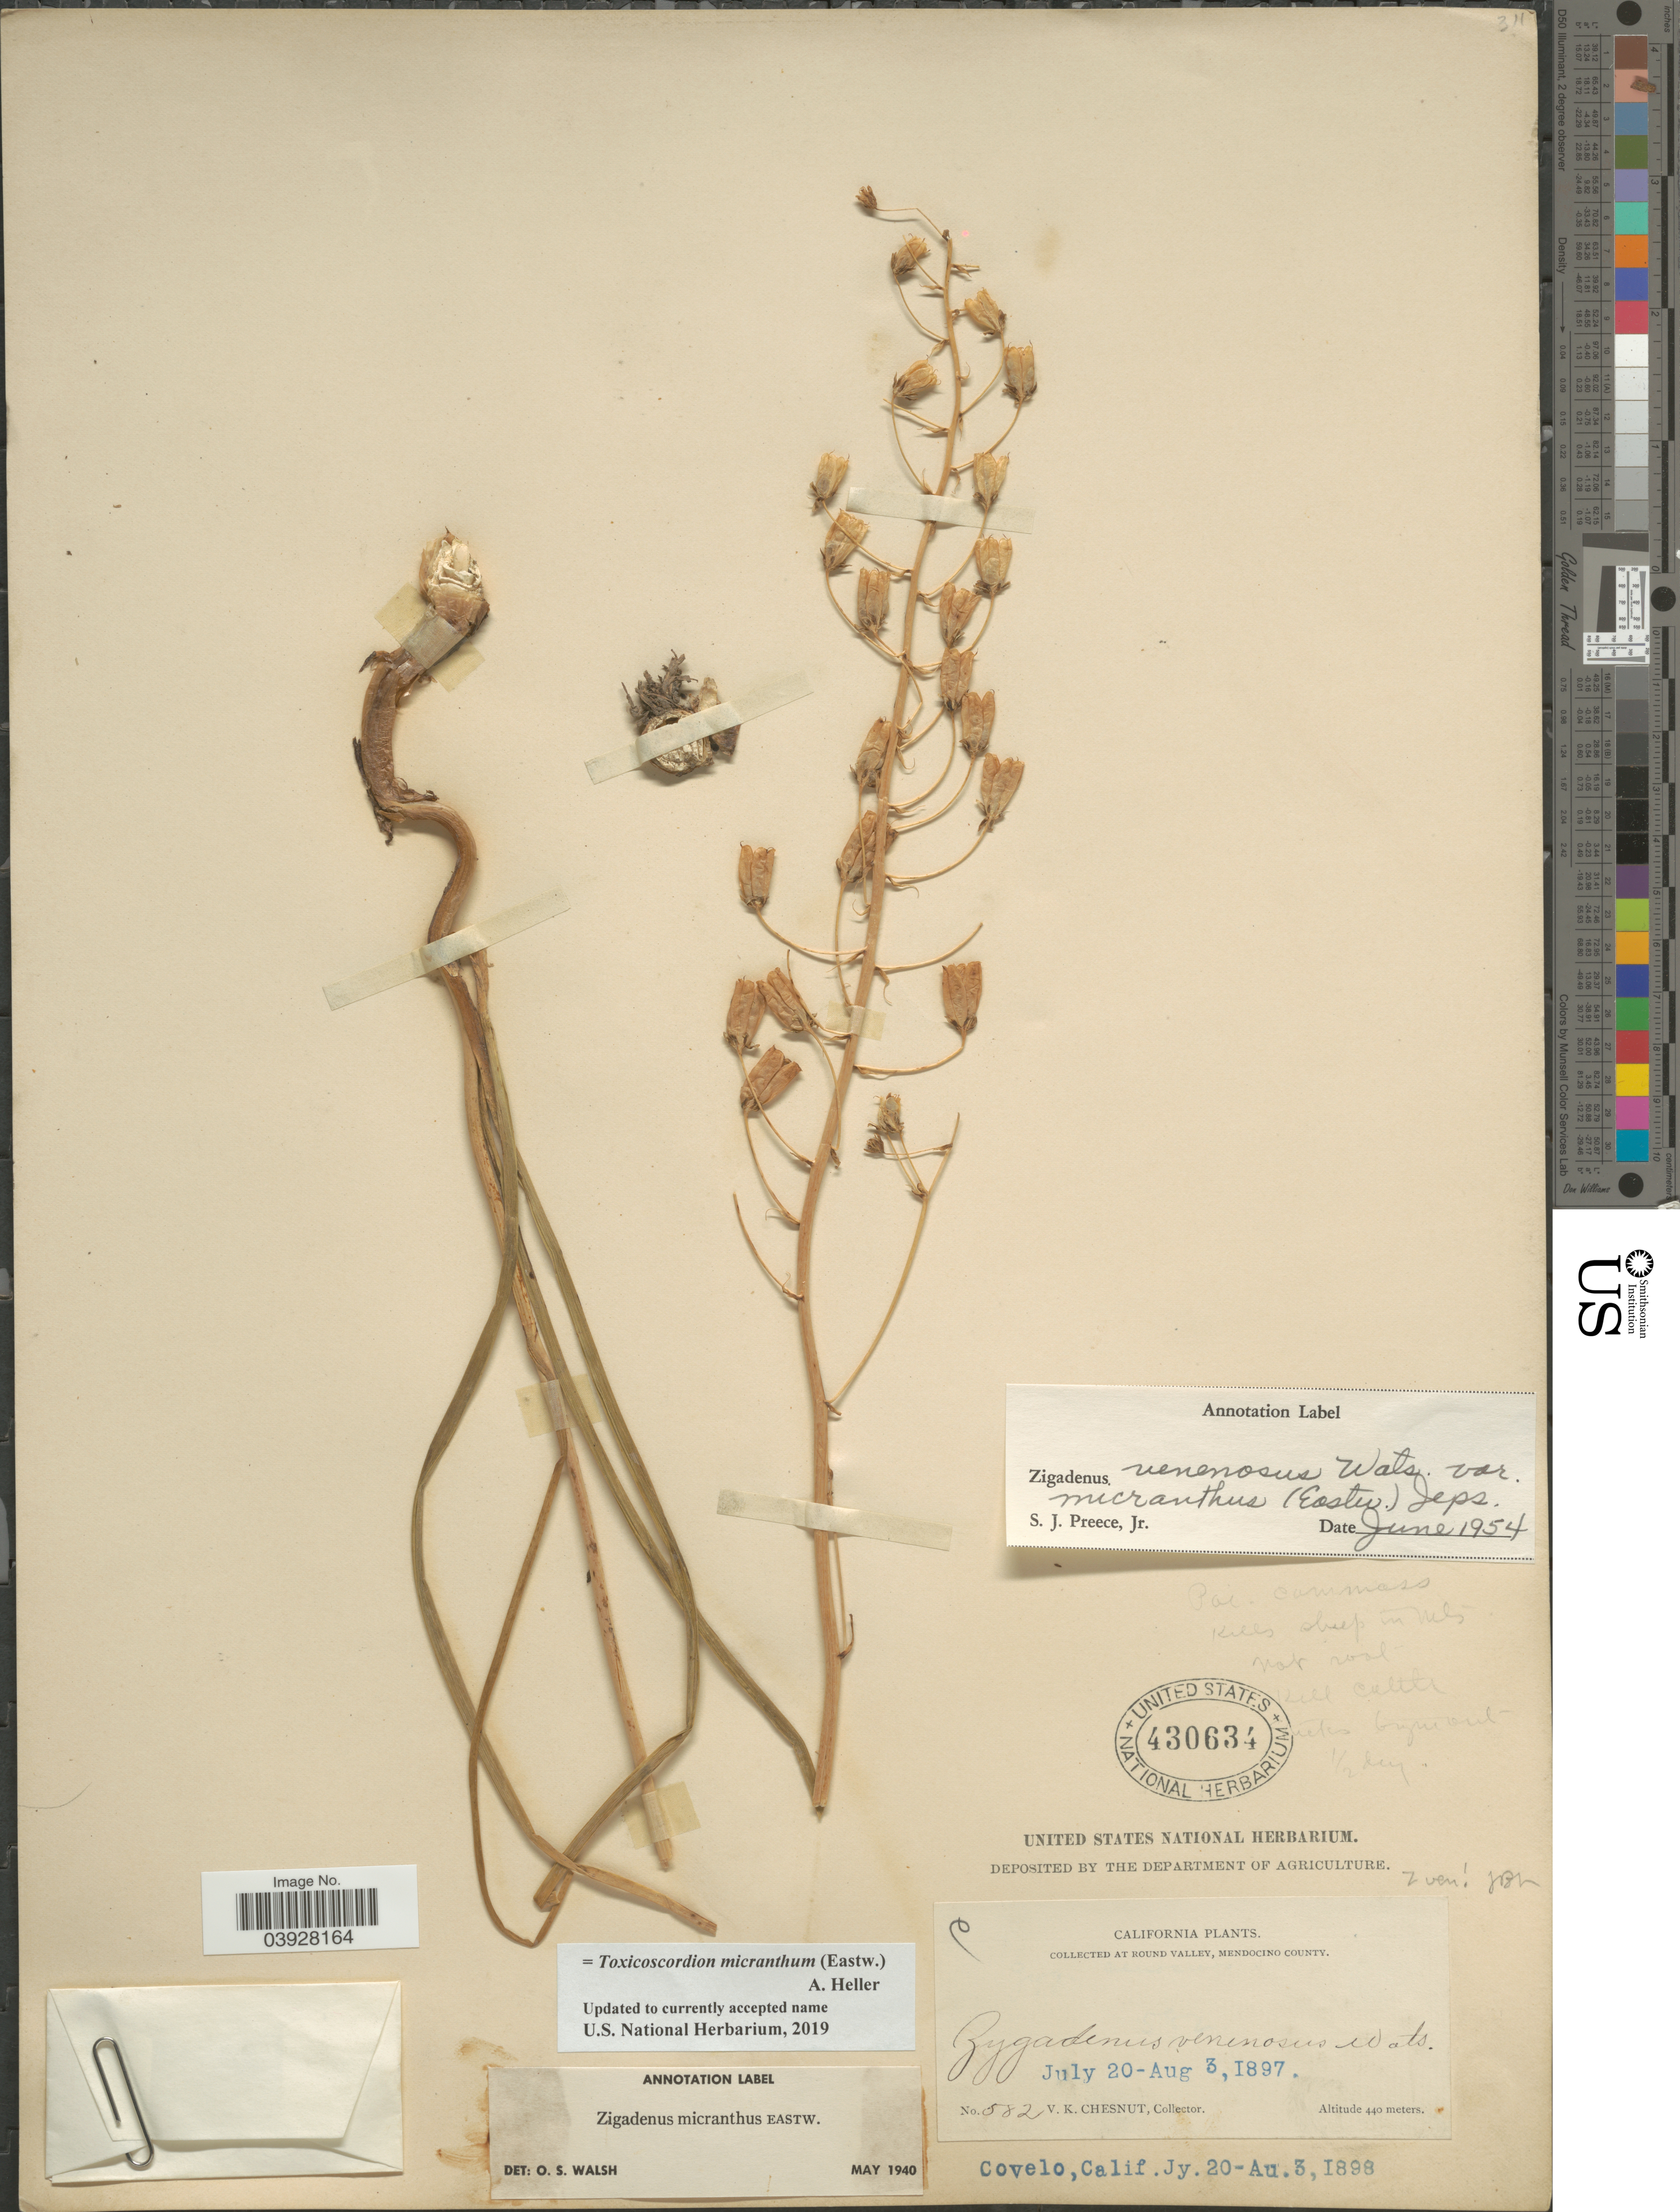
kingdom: Plantae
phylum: Tracheophyta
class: Liliopsida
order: Liliales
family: Melanthiaceae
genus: Toxicoscordion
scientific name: Toxicoscordion micranthum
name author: (Eastw.) A. Heller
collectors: V. K. Chestnut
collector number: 582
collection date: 1897-07-20/1897-08-03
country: United States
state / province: California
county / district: Mendocino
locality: At Round Valley, Mendocino County. Covelo.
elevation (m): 440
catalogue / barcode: US 430634